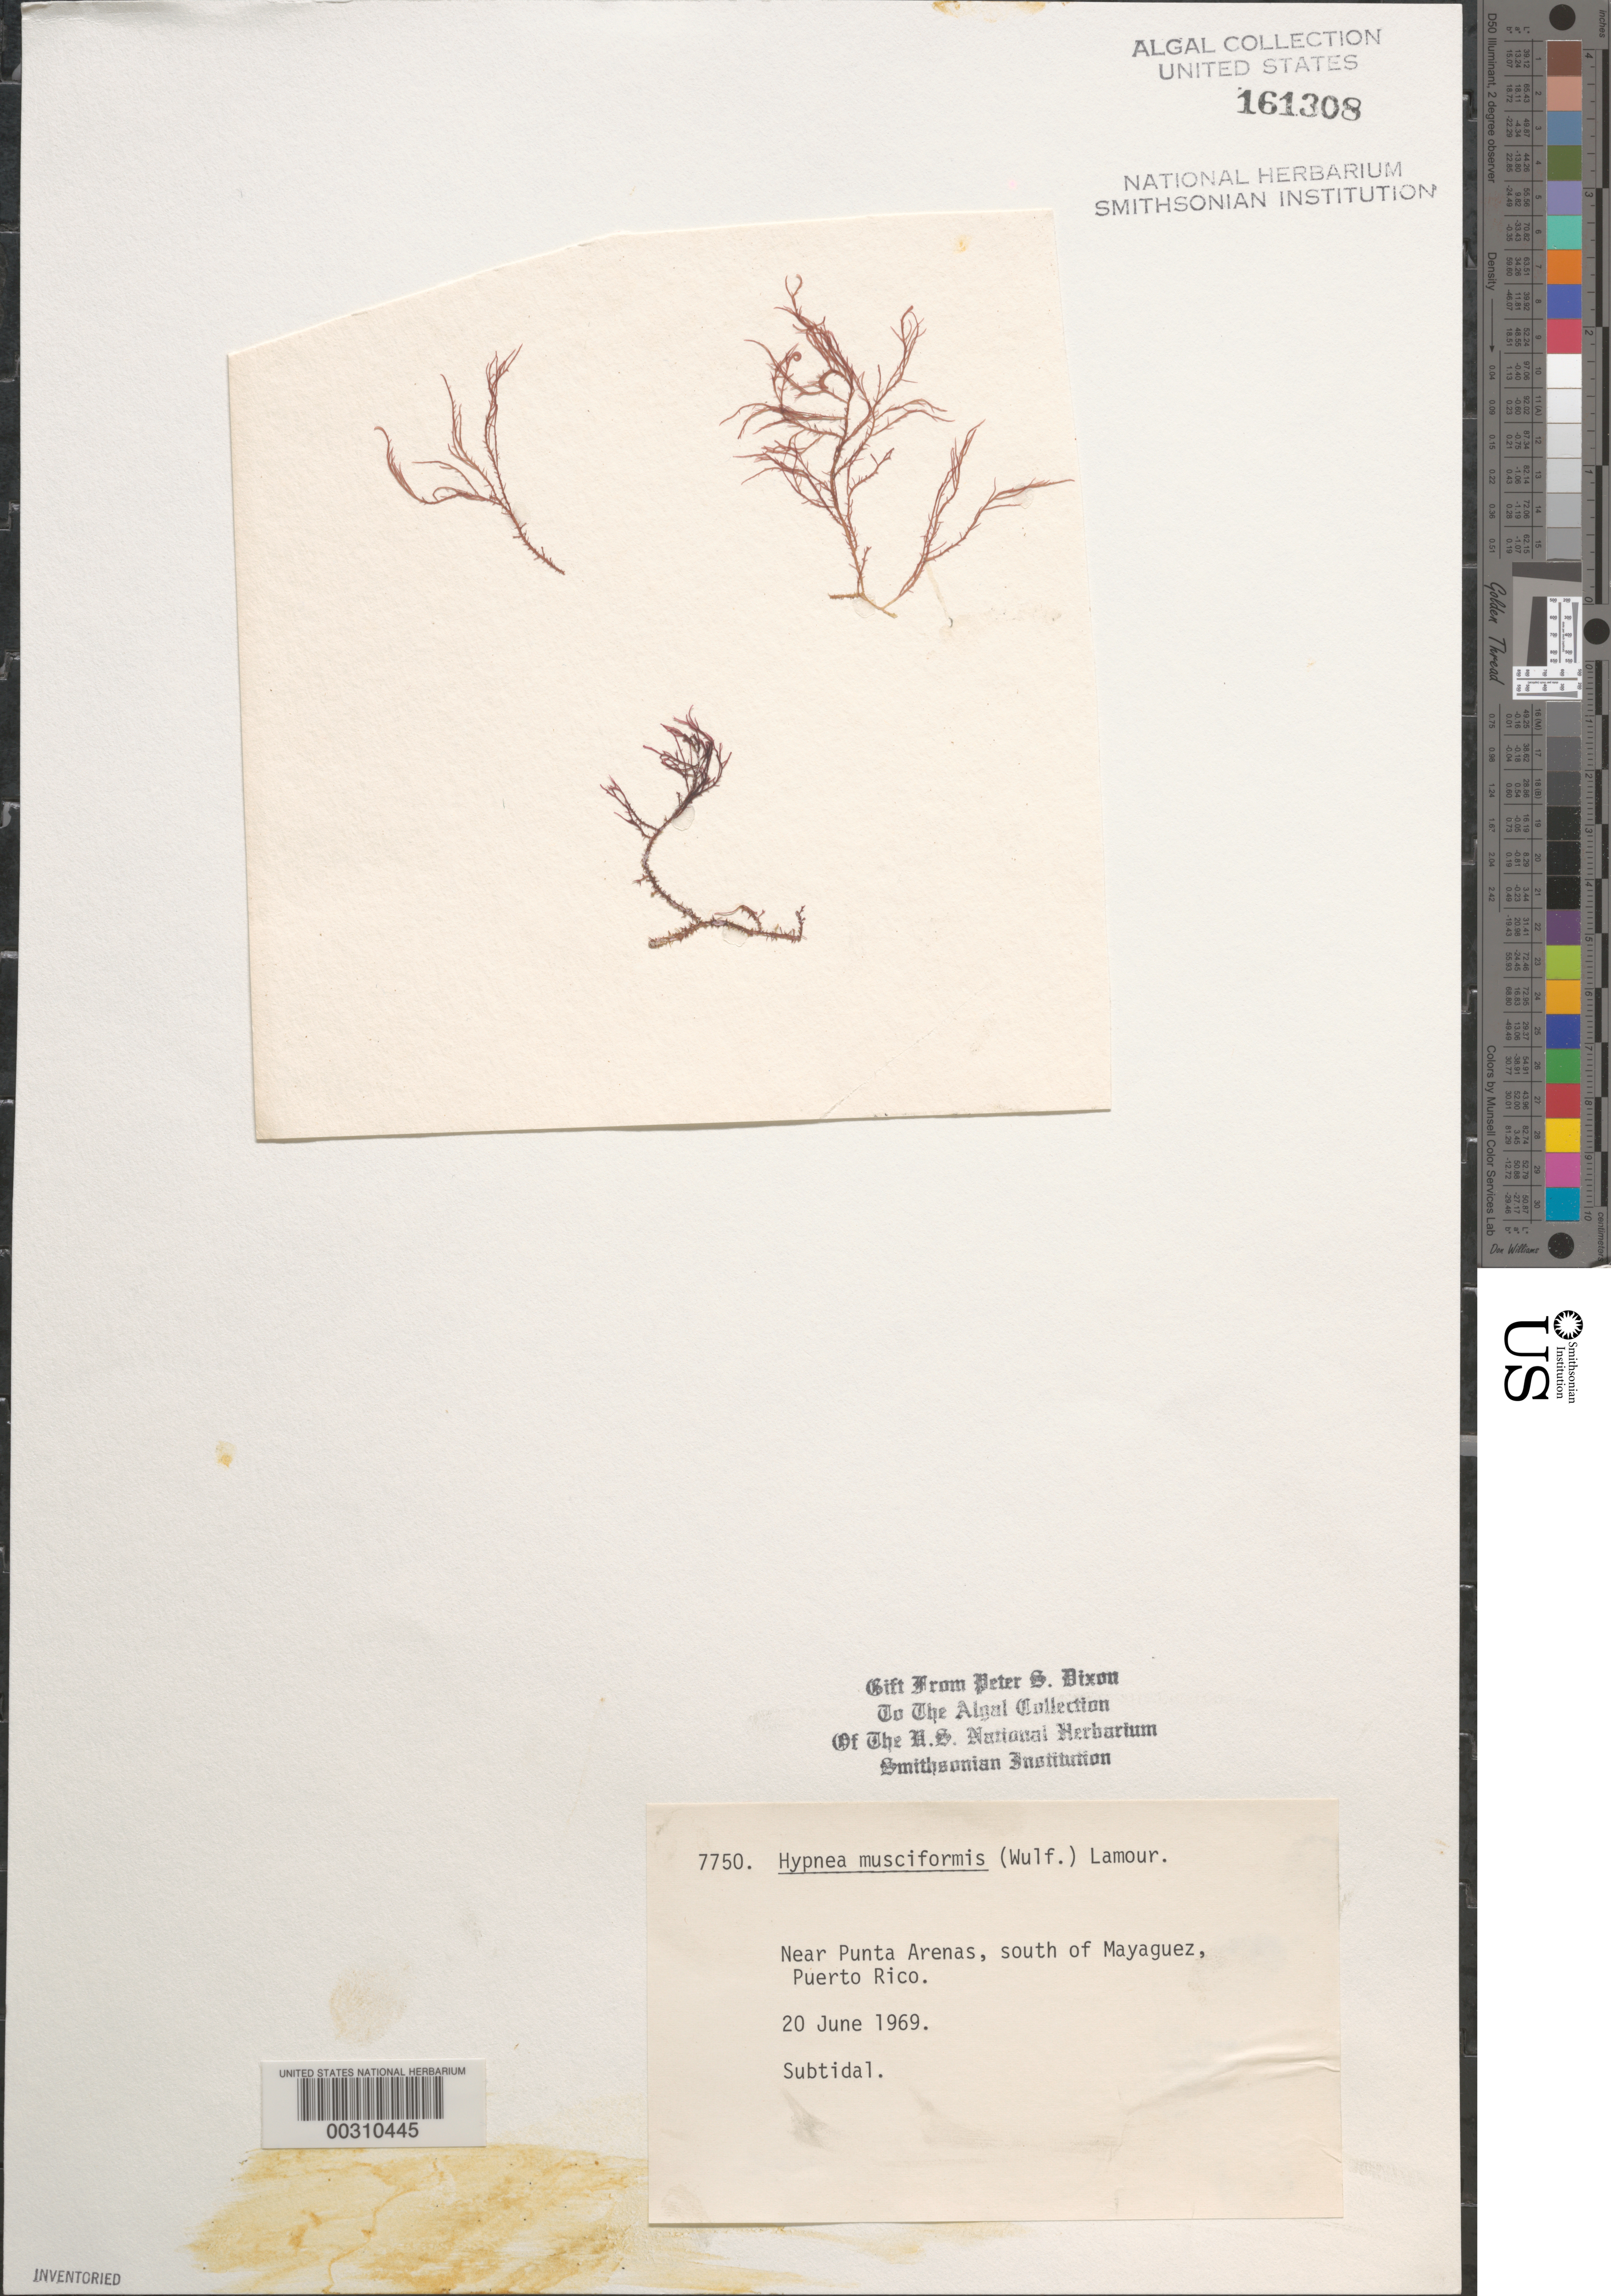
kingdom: Plantae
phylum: Rhodophyta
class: Florideophyceae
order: Gigartinales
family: Cystocloniaceae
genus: Hypnea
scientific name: Hypnea musciformis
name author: (Wulfen) J.V.Lamouroux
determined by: Dixon, P. S.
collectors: P. S. Dixon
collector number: PSD 7750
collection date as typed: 20 Jun 1969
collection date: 1969-06-20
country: Puerto Rico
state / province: Mayaguez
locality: Near punta arenas, south of mayaguez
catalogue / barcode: US 161308